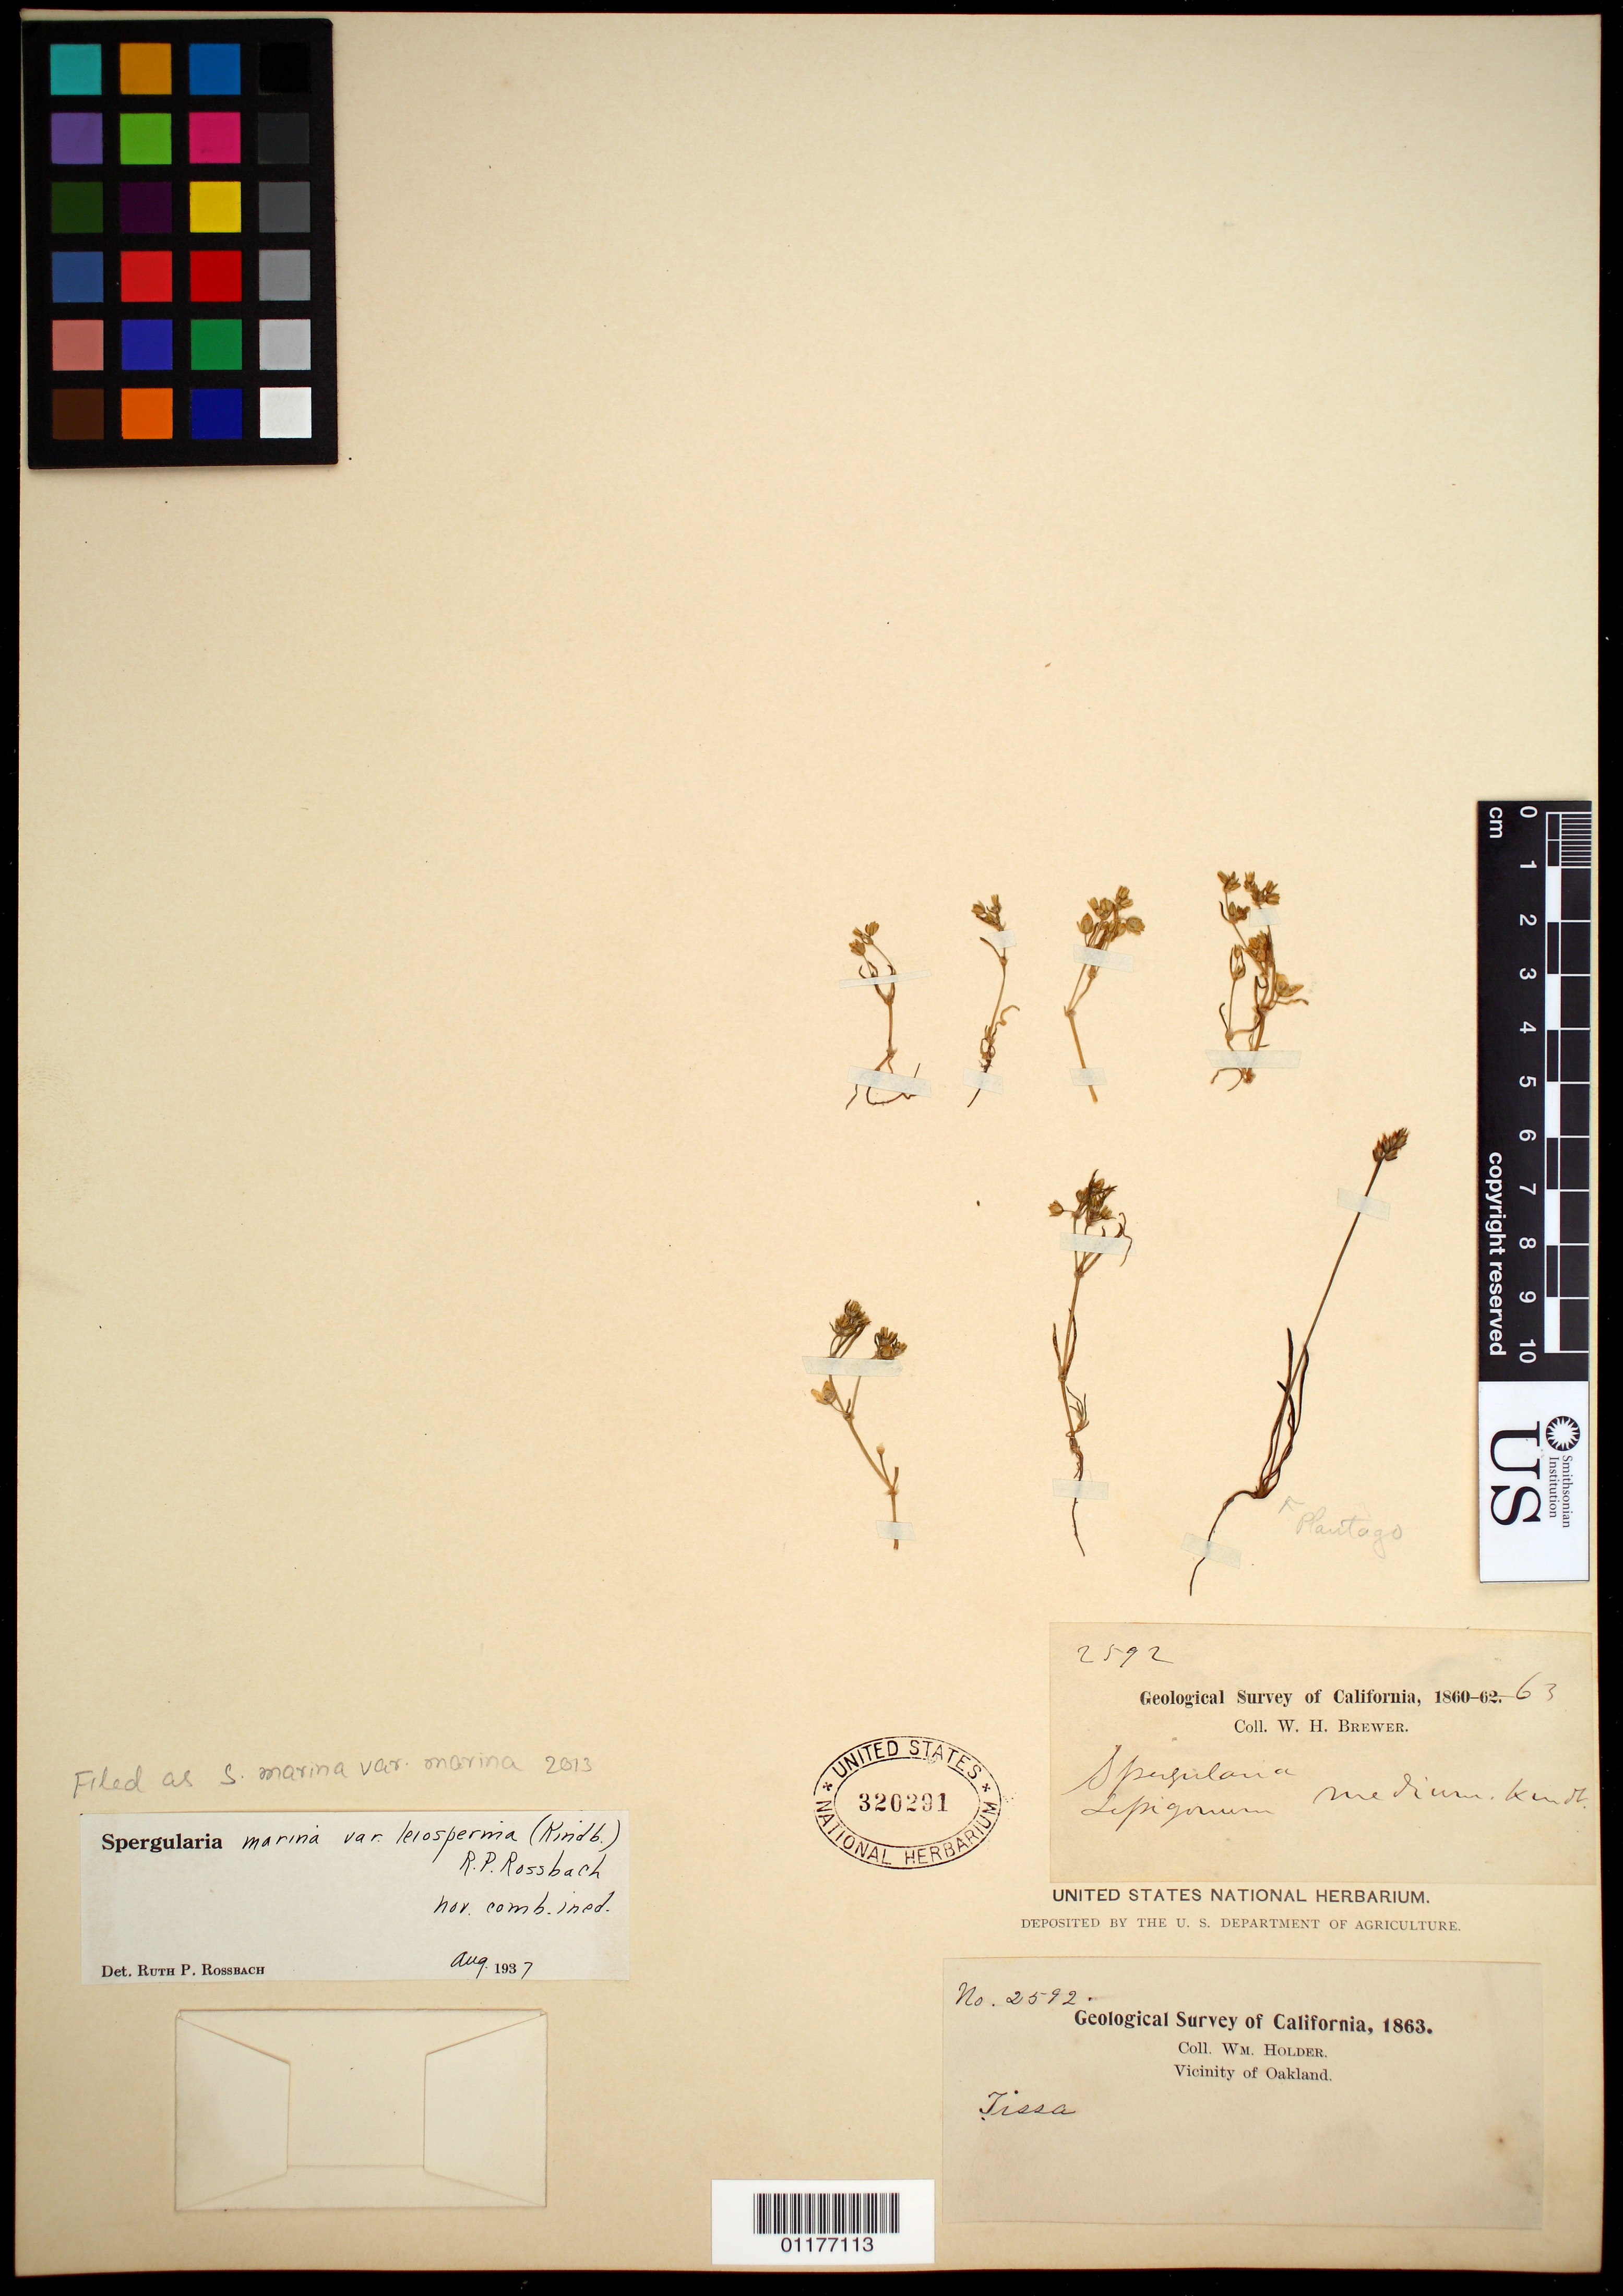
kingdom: Plantae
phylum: Tracheophyta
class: Magnoliopsida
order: Caryophyllales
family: Caryophyllaceae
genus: Spergularia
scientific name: Spergularia marina var. marina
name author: (L.) Griseb.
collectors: W. Holder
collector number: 2592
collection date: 1863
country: United States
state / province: California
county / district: Alameda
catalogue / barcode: US 320291